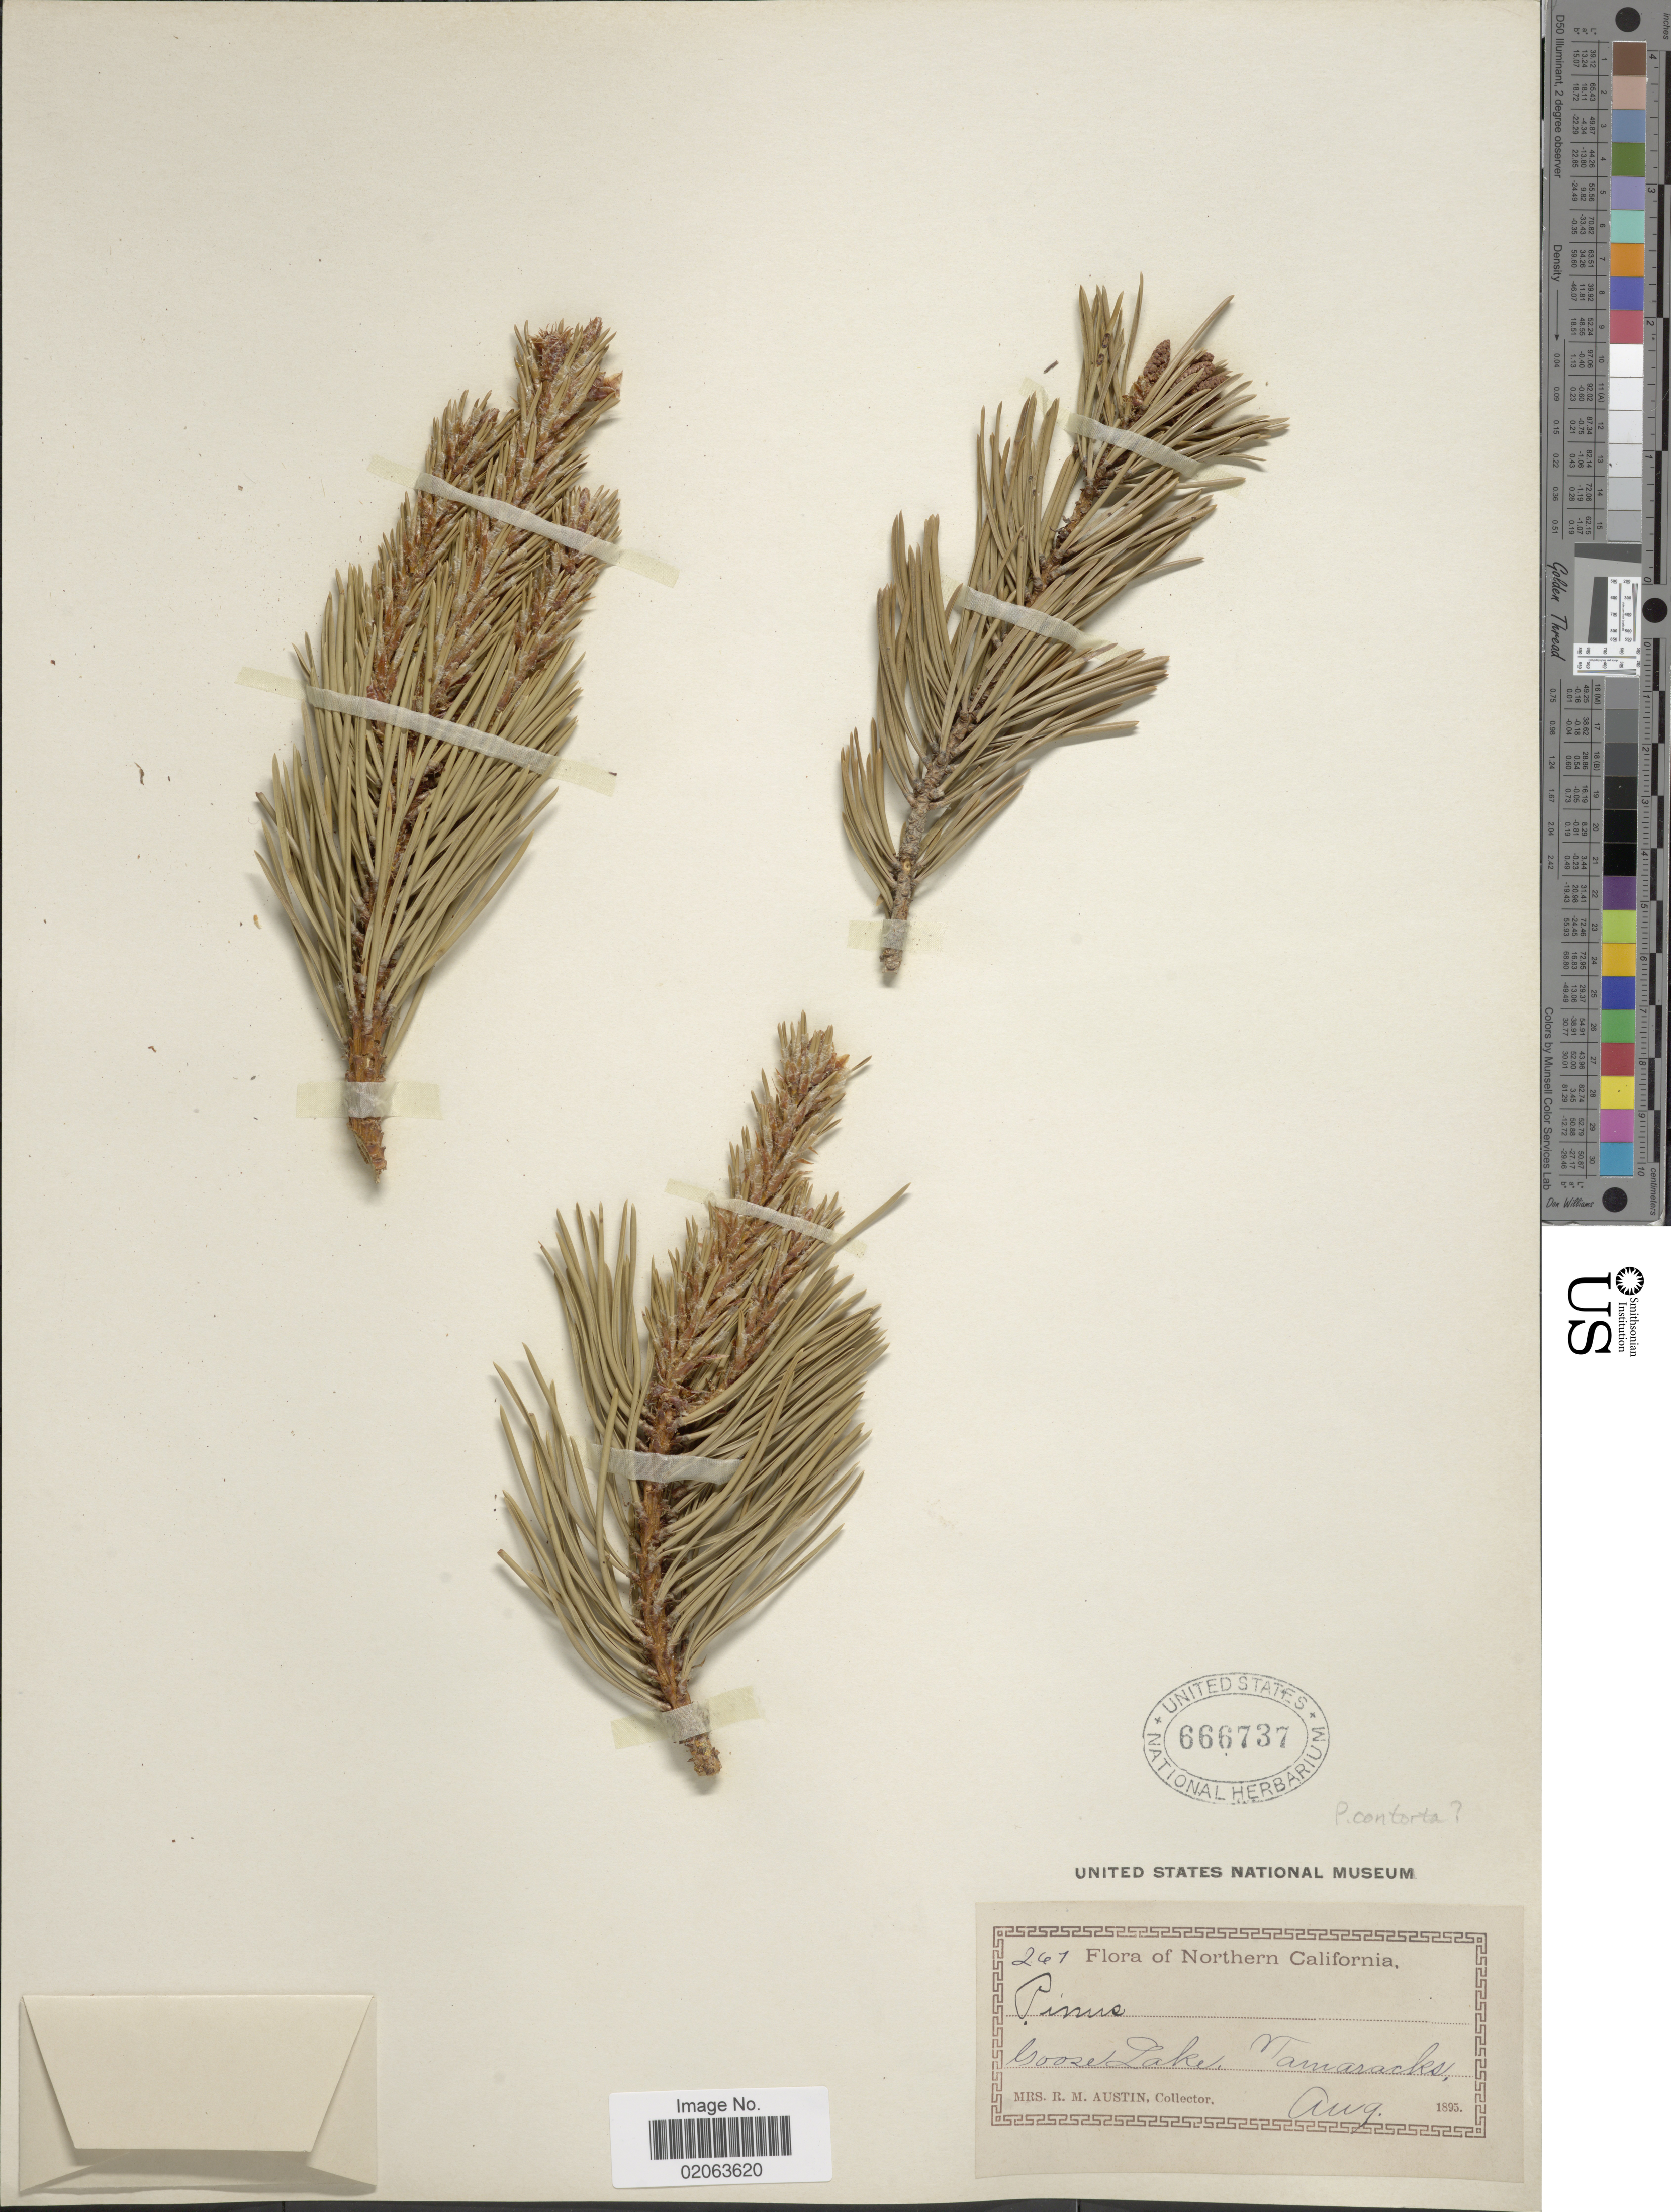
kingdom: Plantae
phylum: Tracheophyta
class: Pinopsida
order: Pinales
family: Pinaceae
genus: Pinus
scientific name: Pinus contorta var. murrayana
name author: (Balf.) S. Watson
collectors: R. Austin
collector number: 267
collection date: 1895-08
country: United States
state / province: California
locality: Northern California. Goose Lake. Tamaracks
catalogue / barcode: US 666737